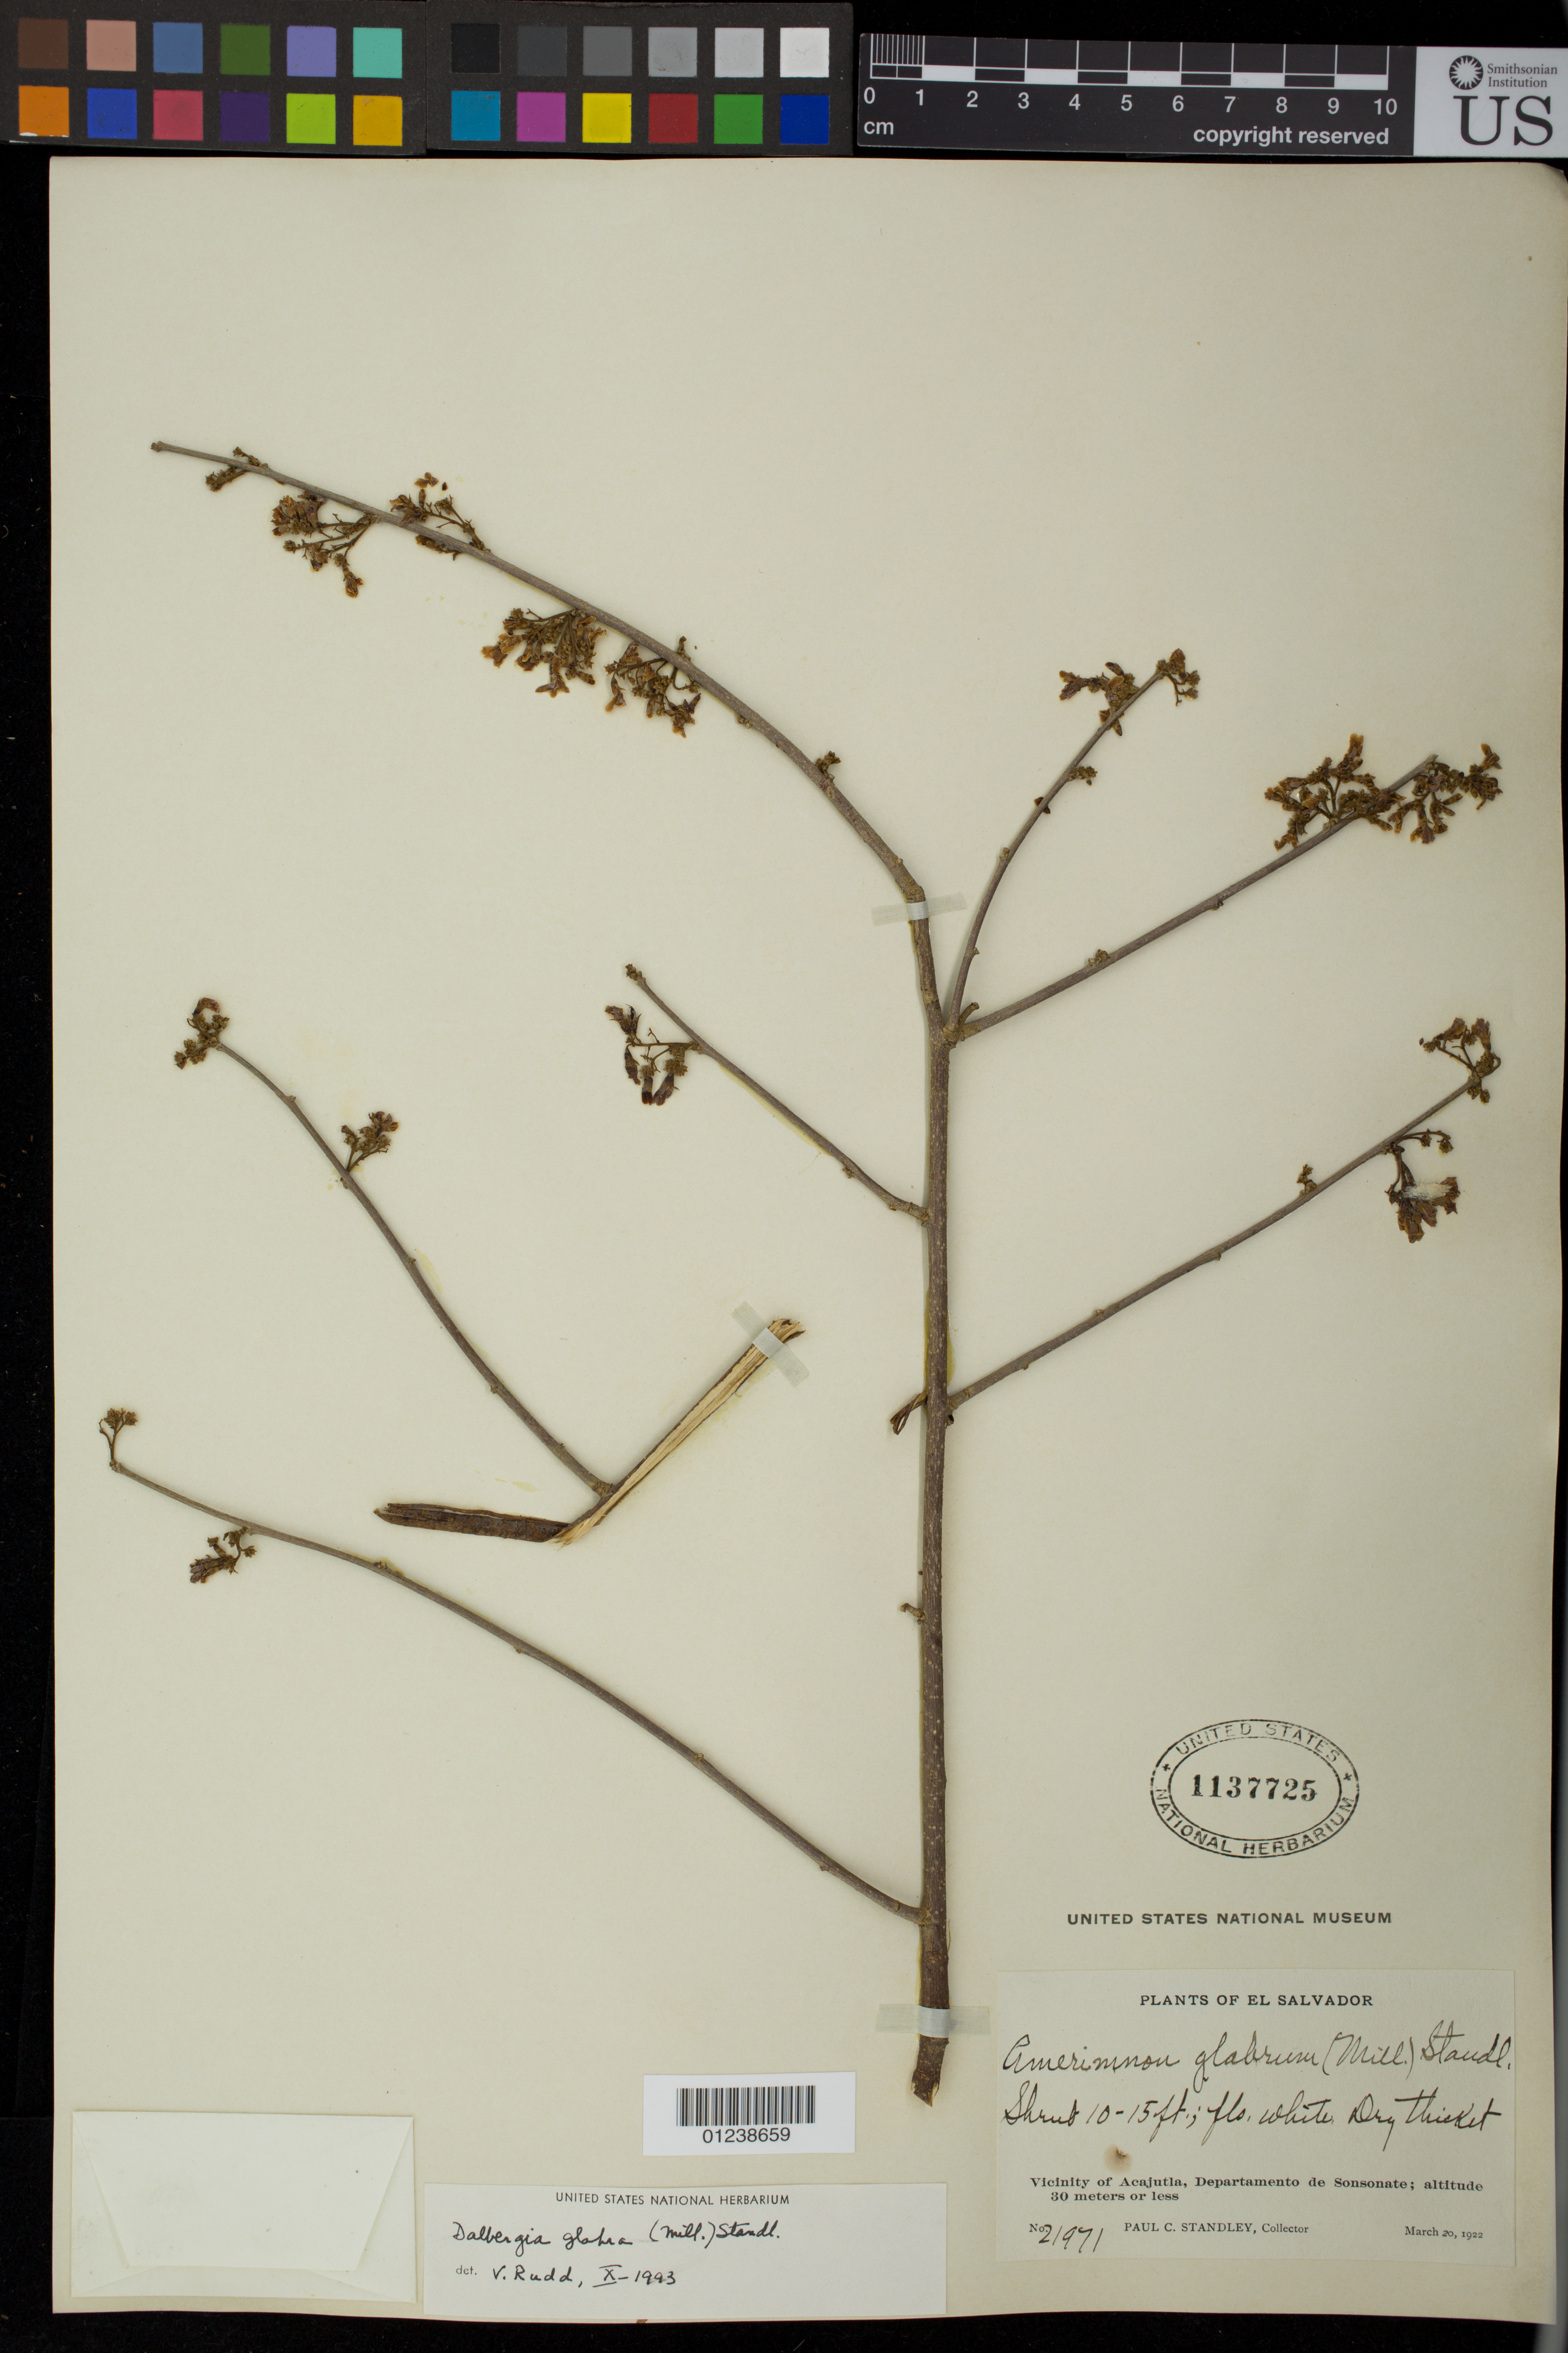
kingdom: Plantae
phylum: Tracheophyta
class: Magnoliopsida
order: Fabales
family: Fabaceae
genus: Dalbergia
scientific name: Dalbergia glabra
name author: (Mill.) Standl.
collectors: P. C. Standley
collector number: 21971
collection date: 1922-03-20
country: El Salvador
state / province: Sonsonate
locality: Vicinity of Acajutla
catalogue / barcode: US 1137725